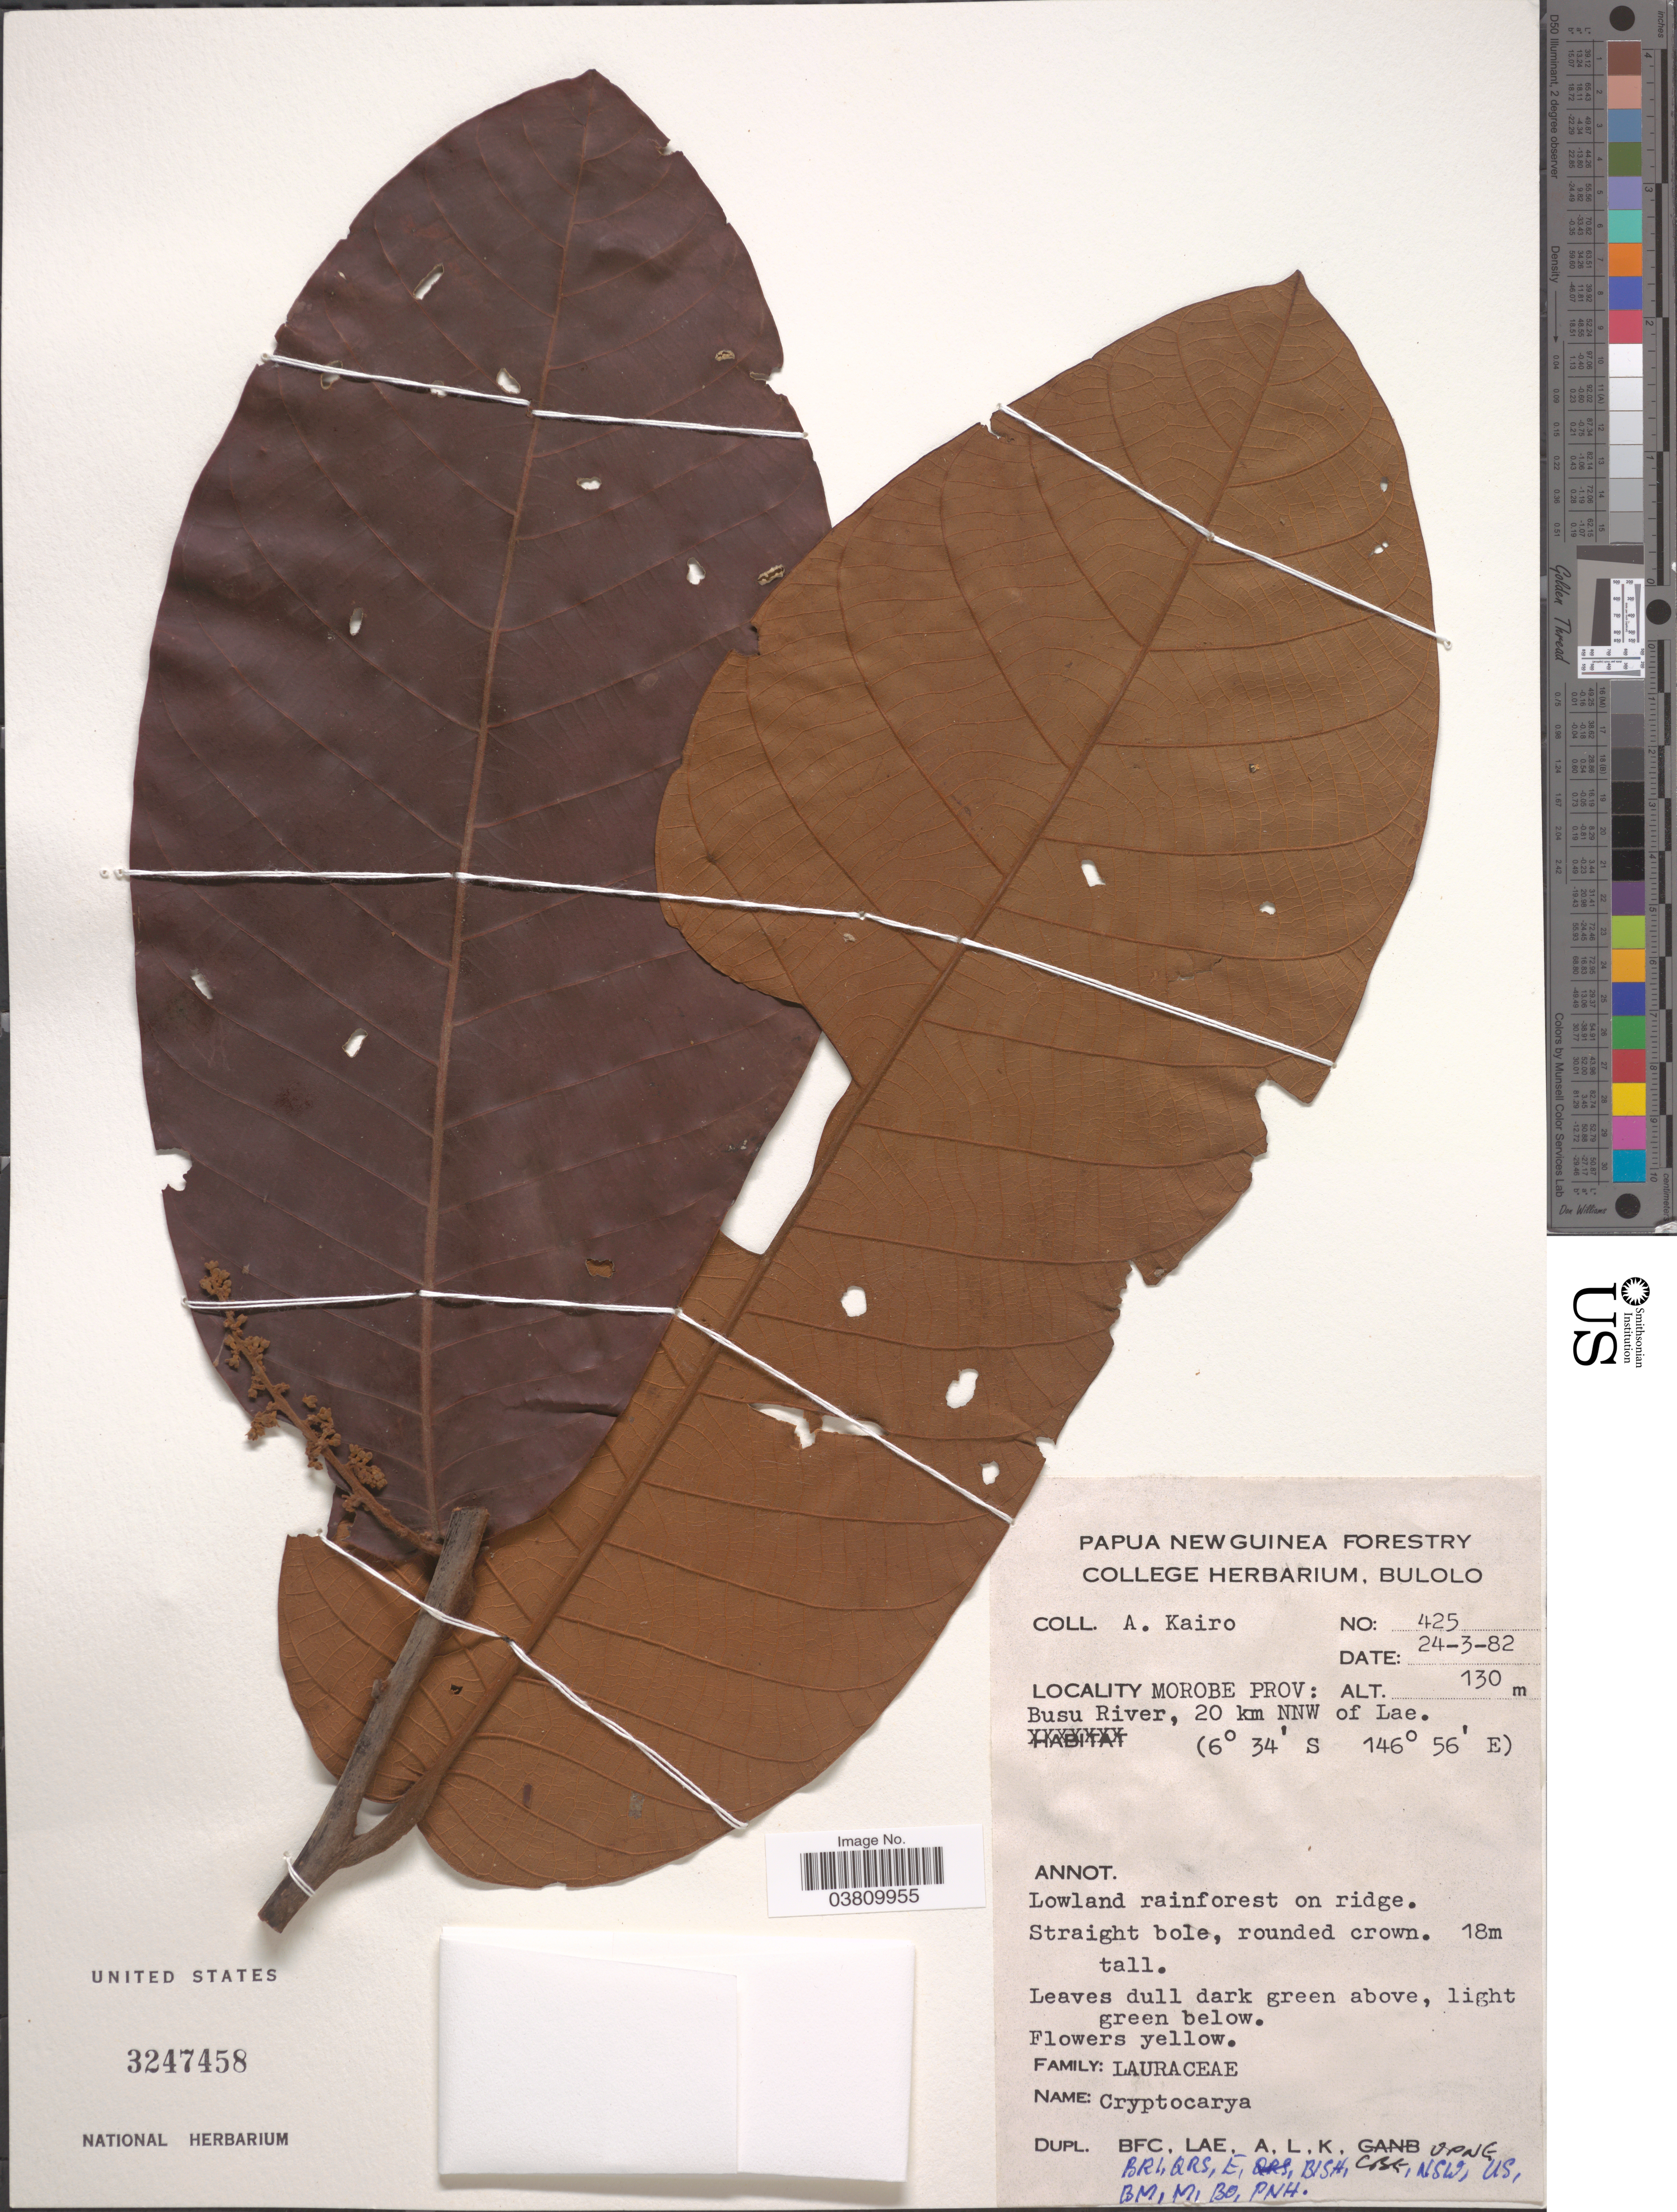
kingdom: Plantae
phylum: Tracheophyta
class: Magnoliopsida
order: Laurales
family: Lauraceae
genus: Cryptocarya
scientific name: Cryptocarya sp.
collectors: A. Kairo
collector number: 425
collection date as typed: Transcribed d/m/y: 24/3/82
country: Papua New Guinea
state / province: Morobe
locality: Busu River, 20 km NNW of Lae.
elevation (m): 130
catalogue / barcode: US 3247458